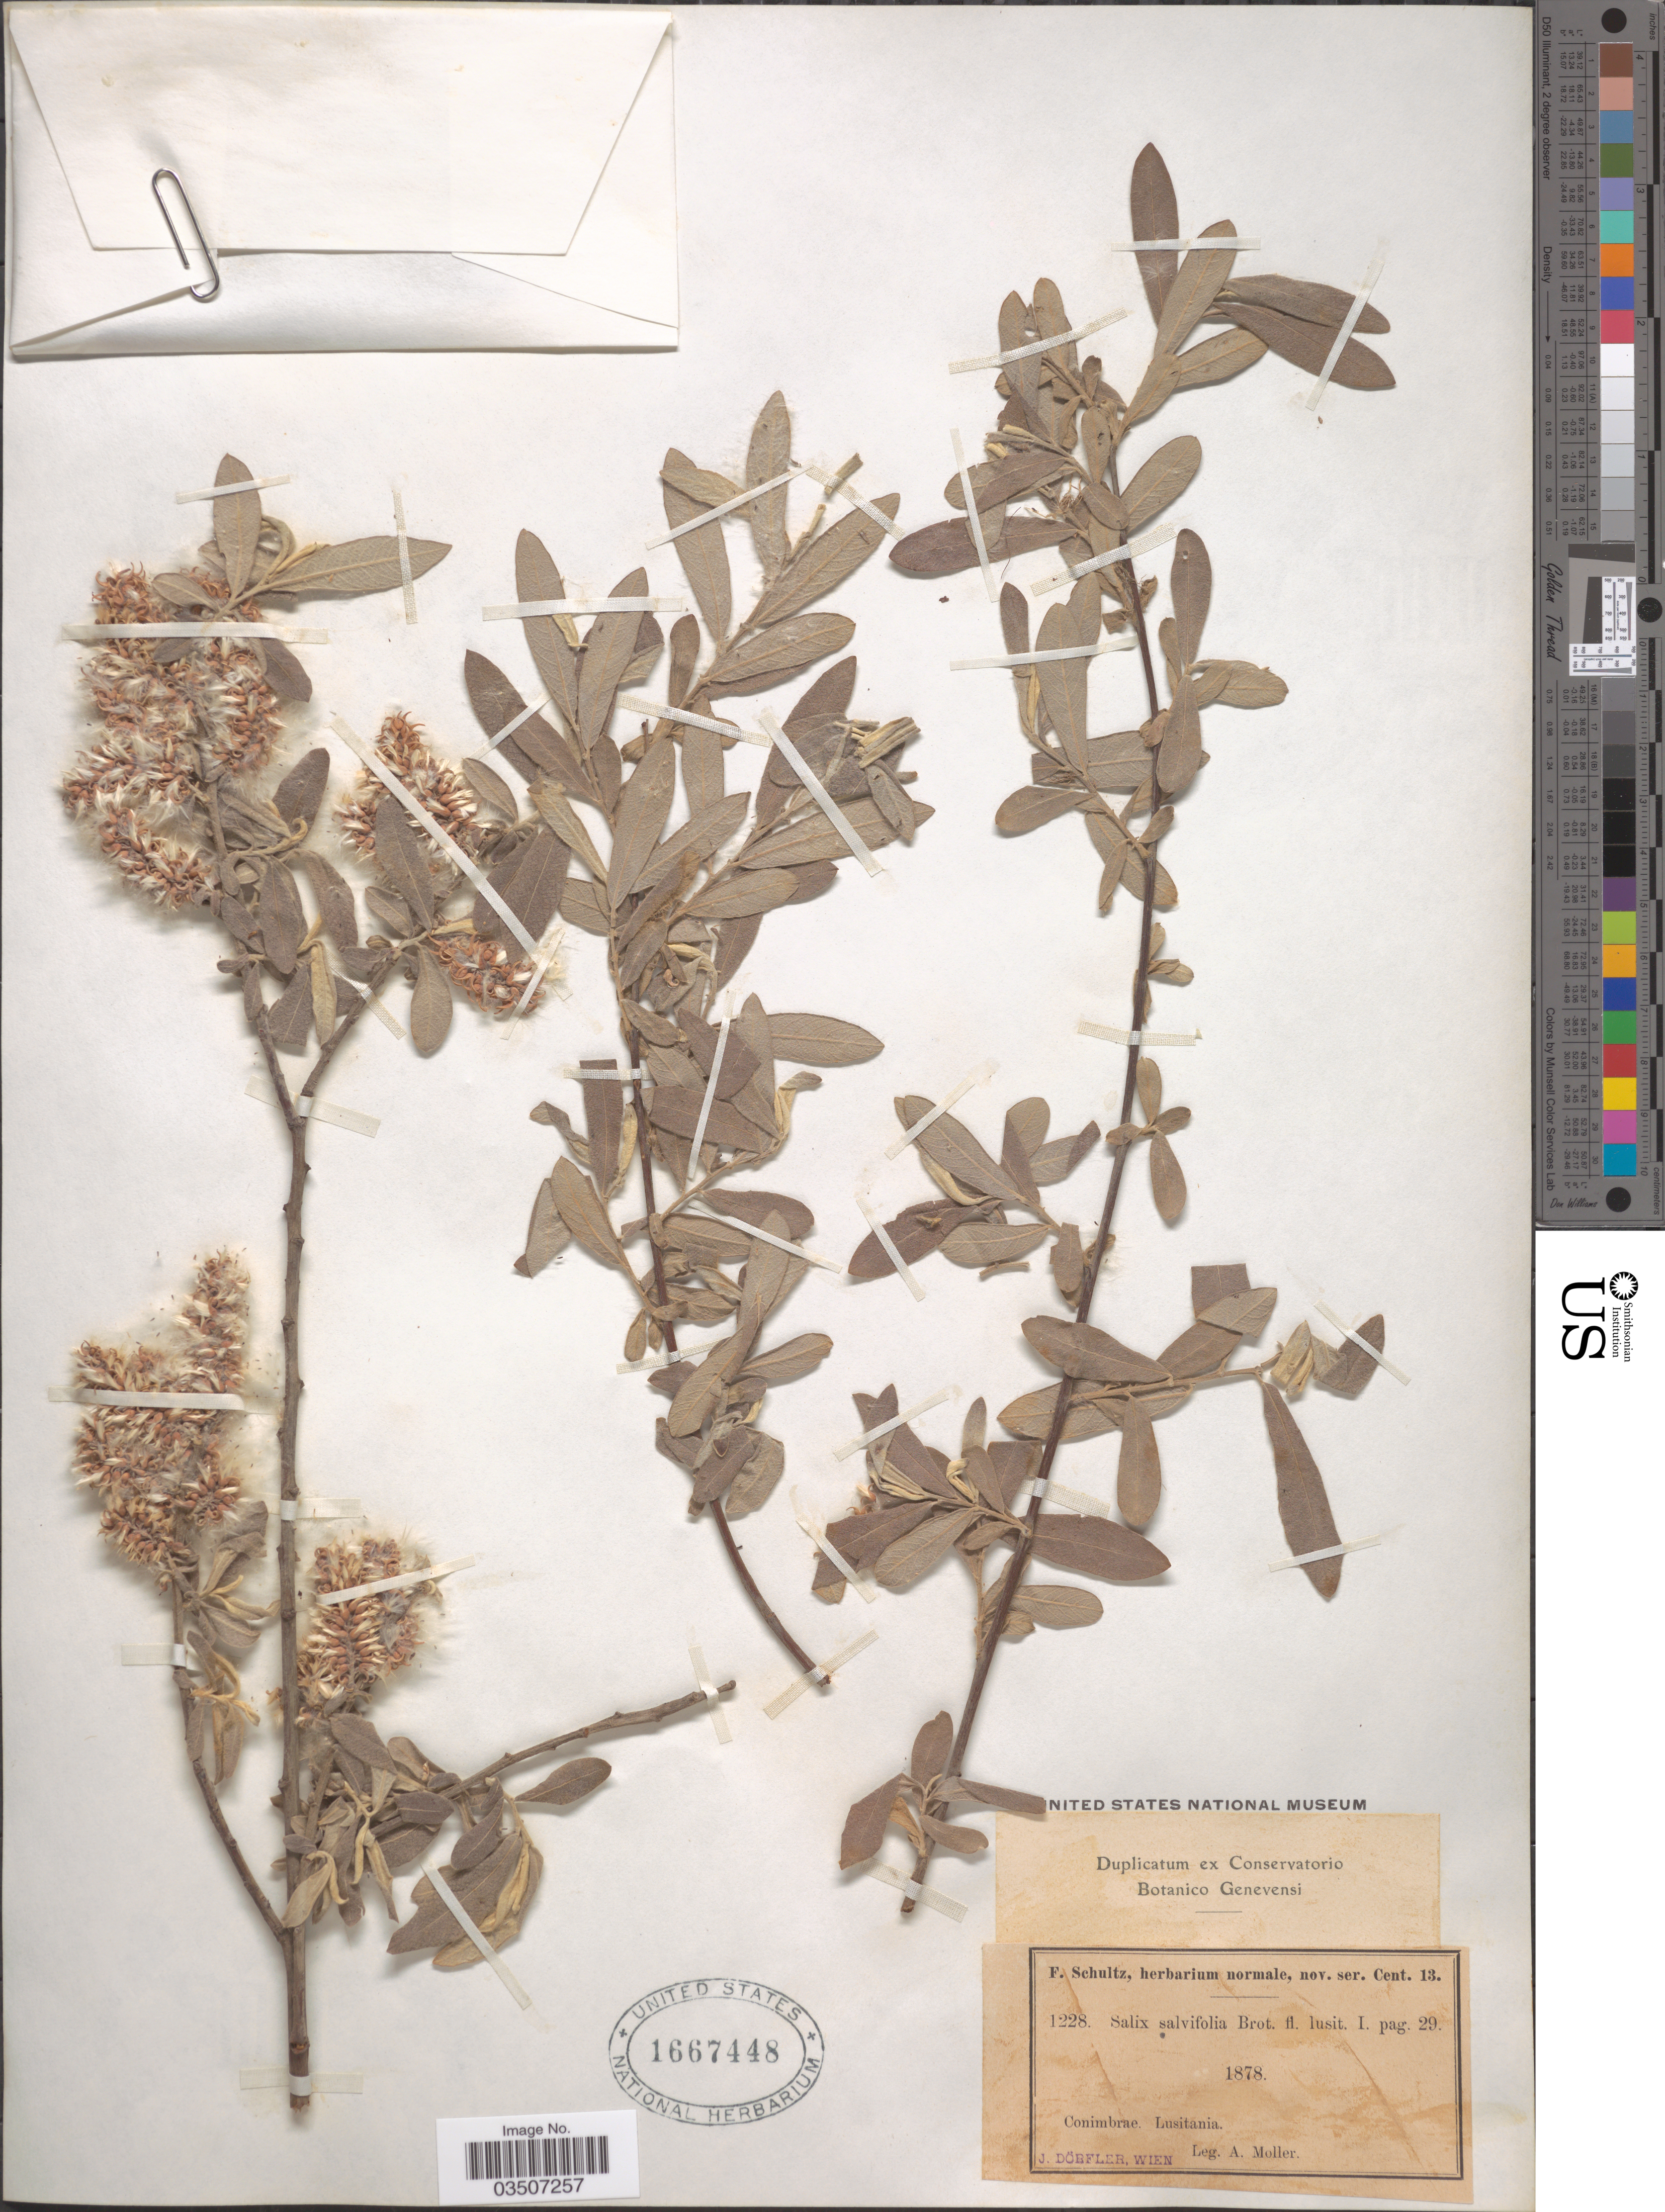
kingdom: Plantae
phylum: Tracheophyta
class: Magnoliopsida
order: Malpighiales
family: Salicaceae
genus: Salix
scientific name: Salix salviaefolia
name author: Brot.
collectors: A. Moller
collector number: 1228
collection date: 1878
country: Portugal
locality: Conimbrae. Lusitania.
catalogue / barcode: US 1667448